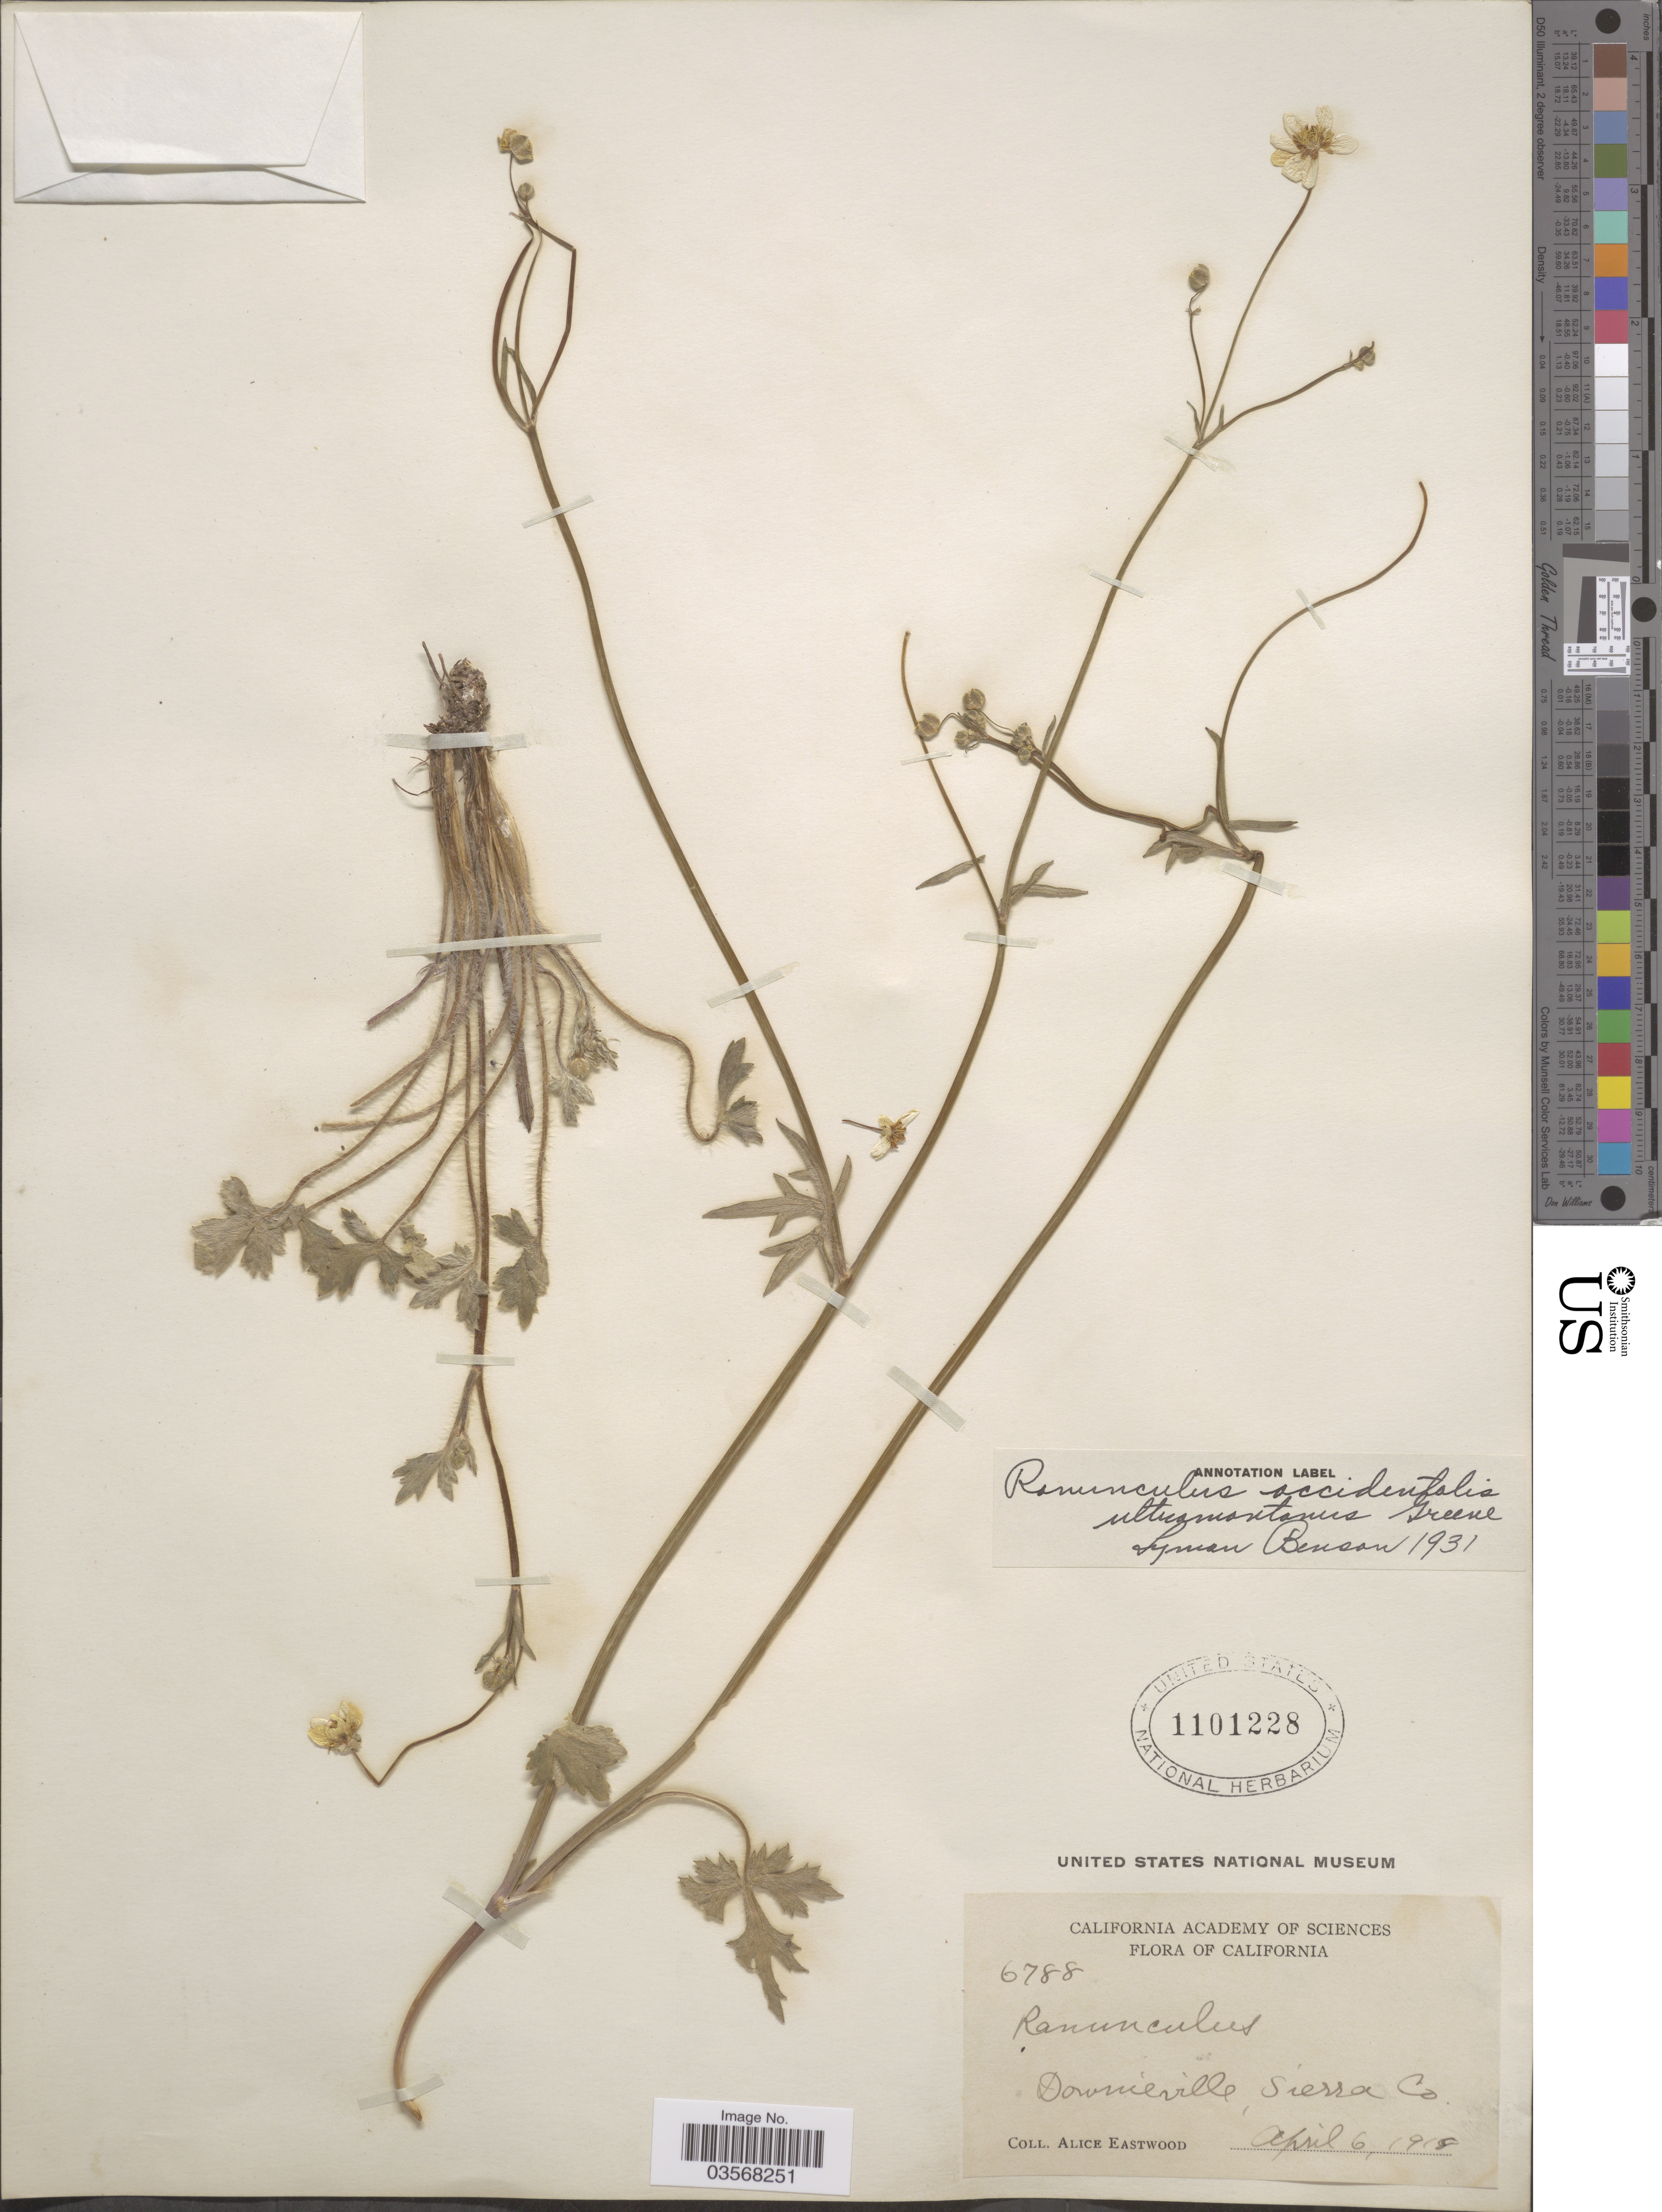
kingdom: Plantae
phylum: Tracheophyta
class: Magnoliopsida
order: Ranunculales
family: Ranunculaceae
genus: Ranunculus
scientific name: Ranunculus occidentalis var. ultramontanus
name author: Nutt.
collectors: A. Eastwood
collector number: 6788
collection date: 1918-04-06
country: United States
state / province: California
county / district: Sierra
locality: Downieville, Sierra Co.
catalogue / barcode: US 1101228